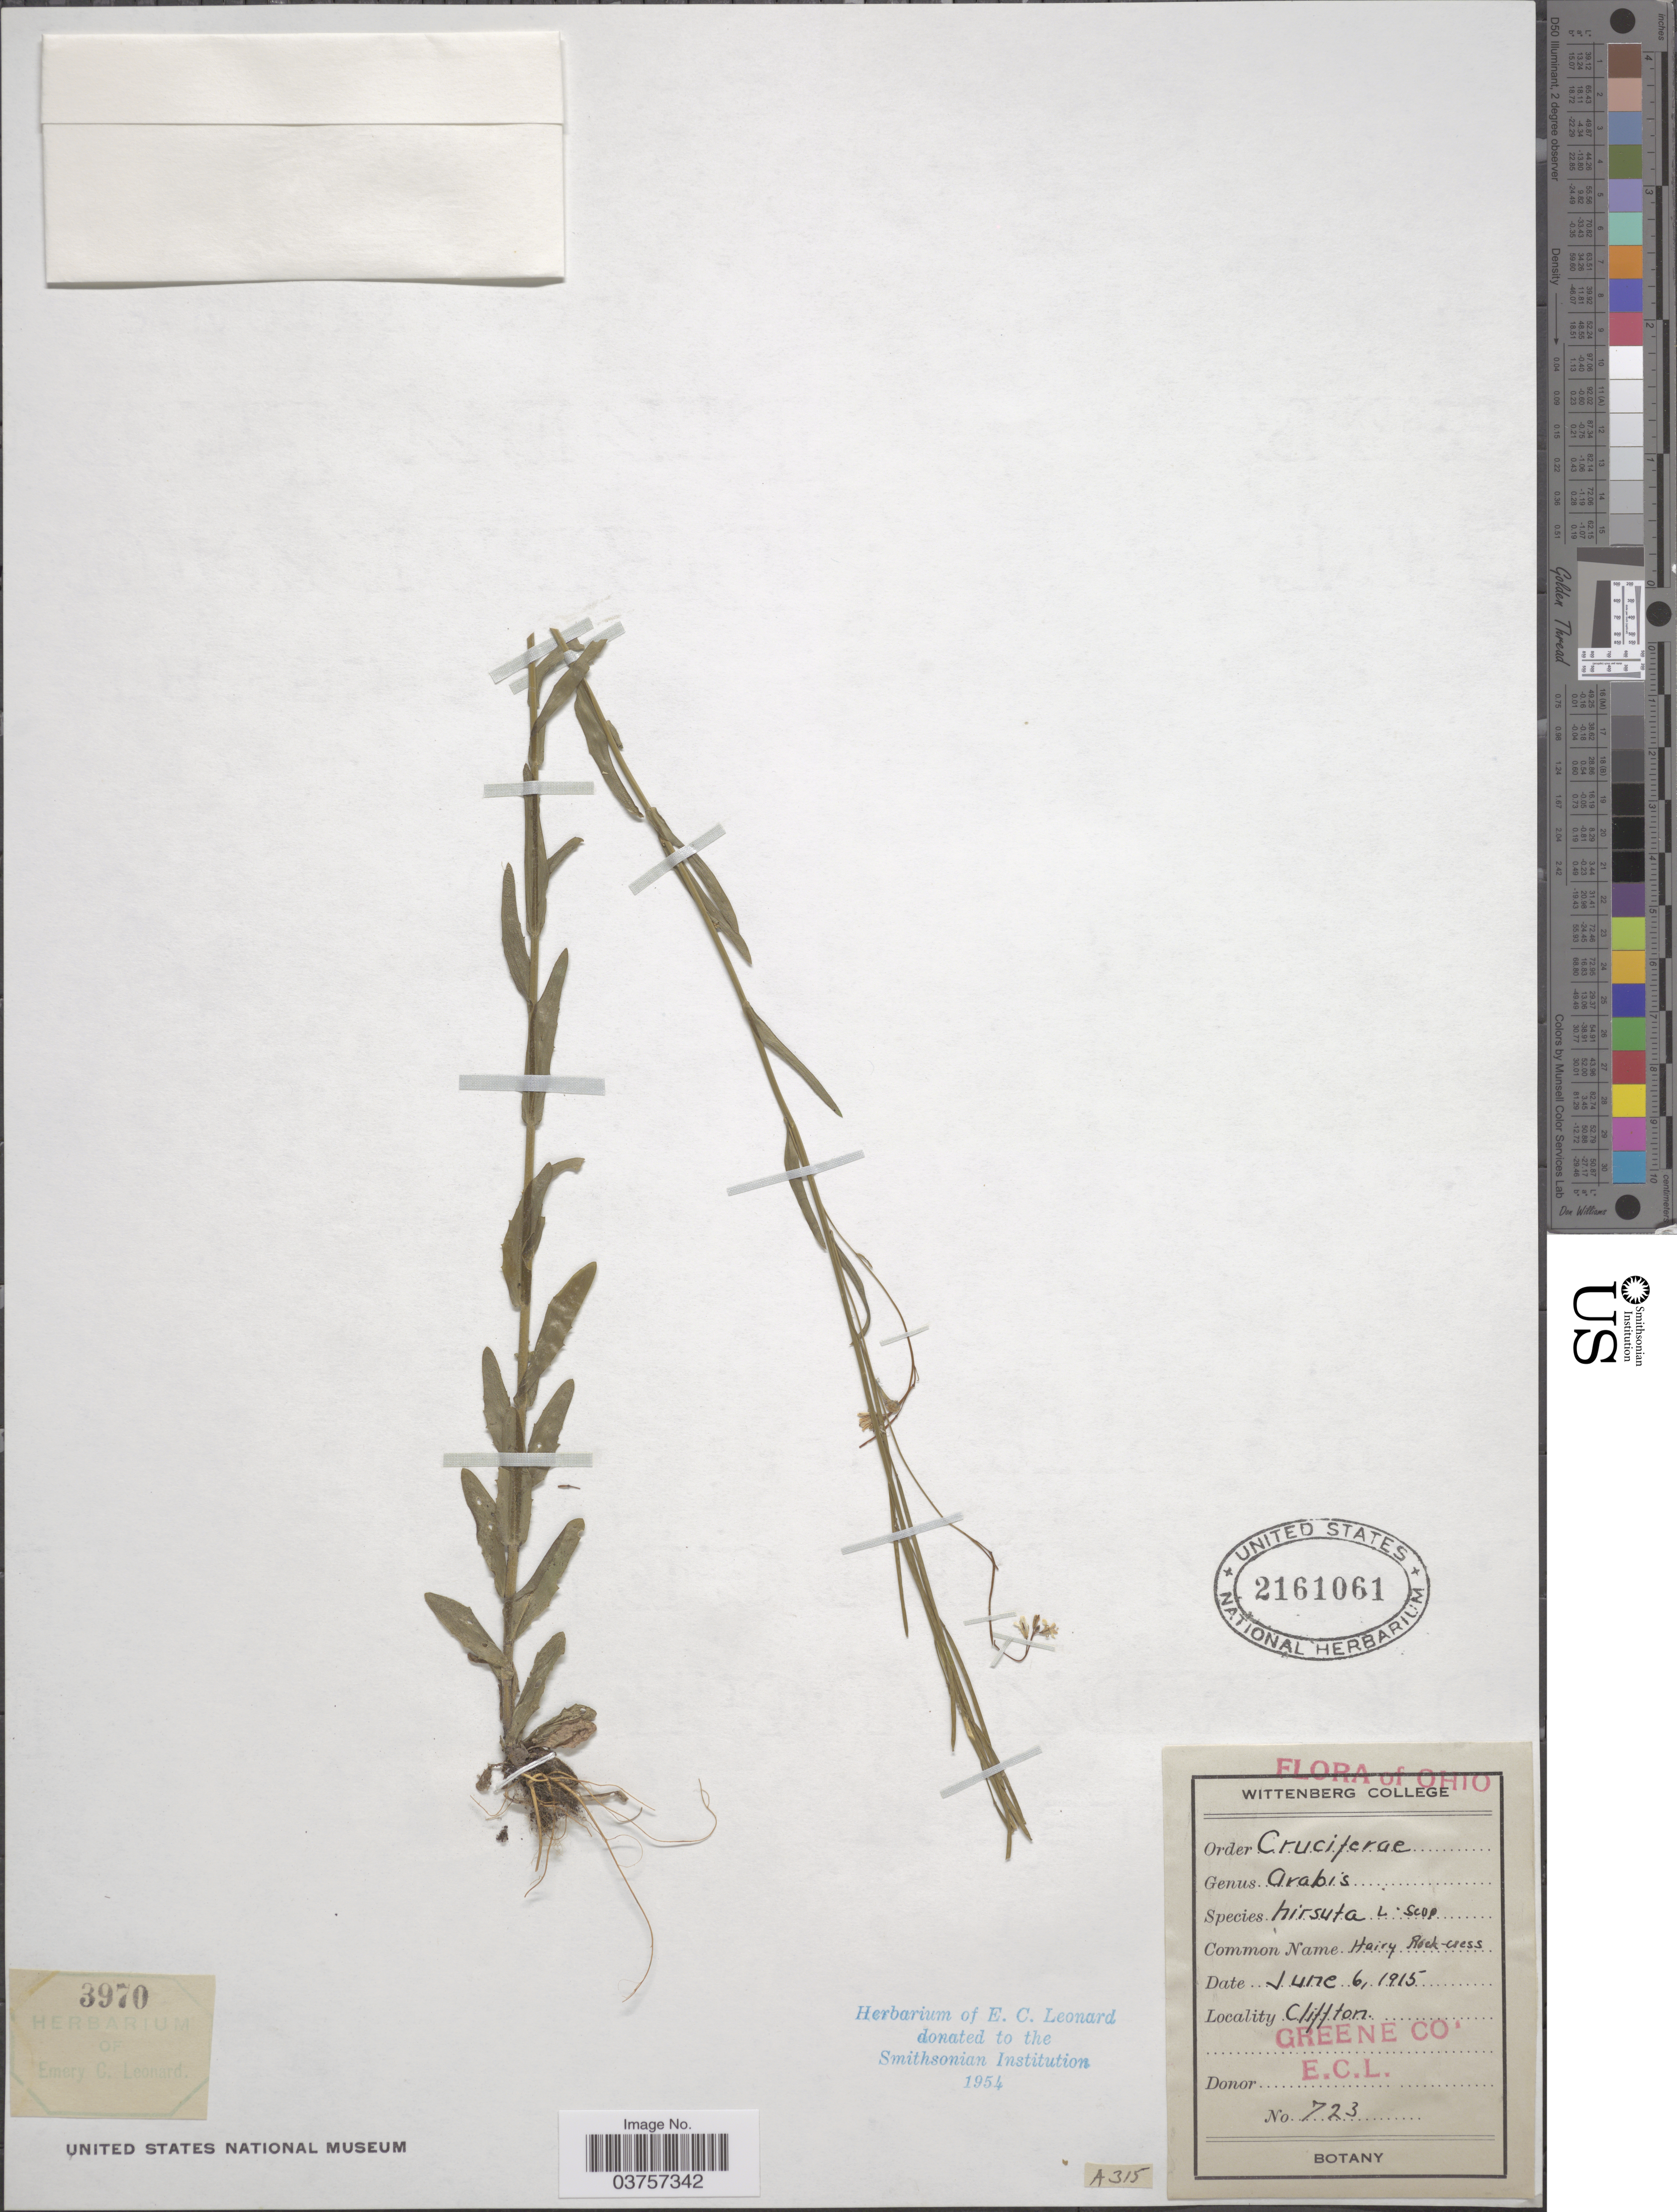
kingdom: Plantae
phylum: Tracheophyta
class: Magnoliopsida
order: Brassicales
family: Brassicaceae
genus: Arabis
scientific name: Arabis hirsuta var. pycnocarpa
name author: M. Hopkins & Rollins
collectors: E. C. Leonard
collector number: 723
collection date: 1915-06-06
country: United States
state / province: Ohio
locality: Cliffton; Greene Co.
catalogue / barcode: US 2161061